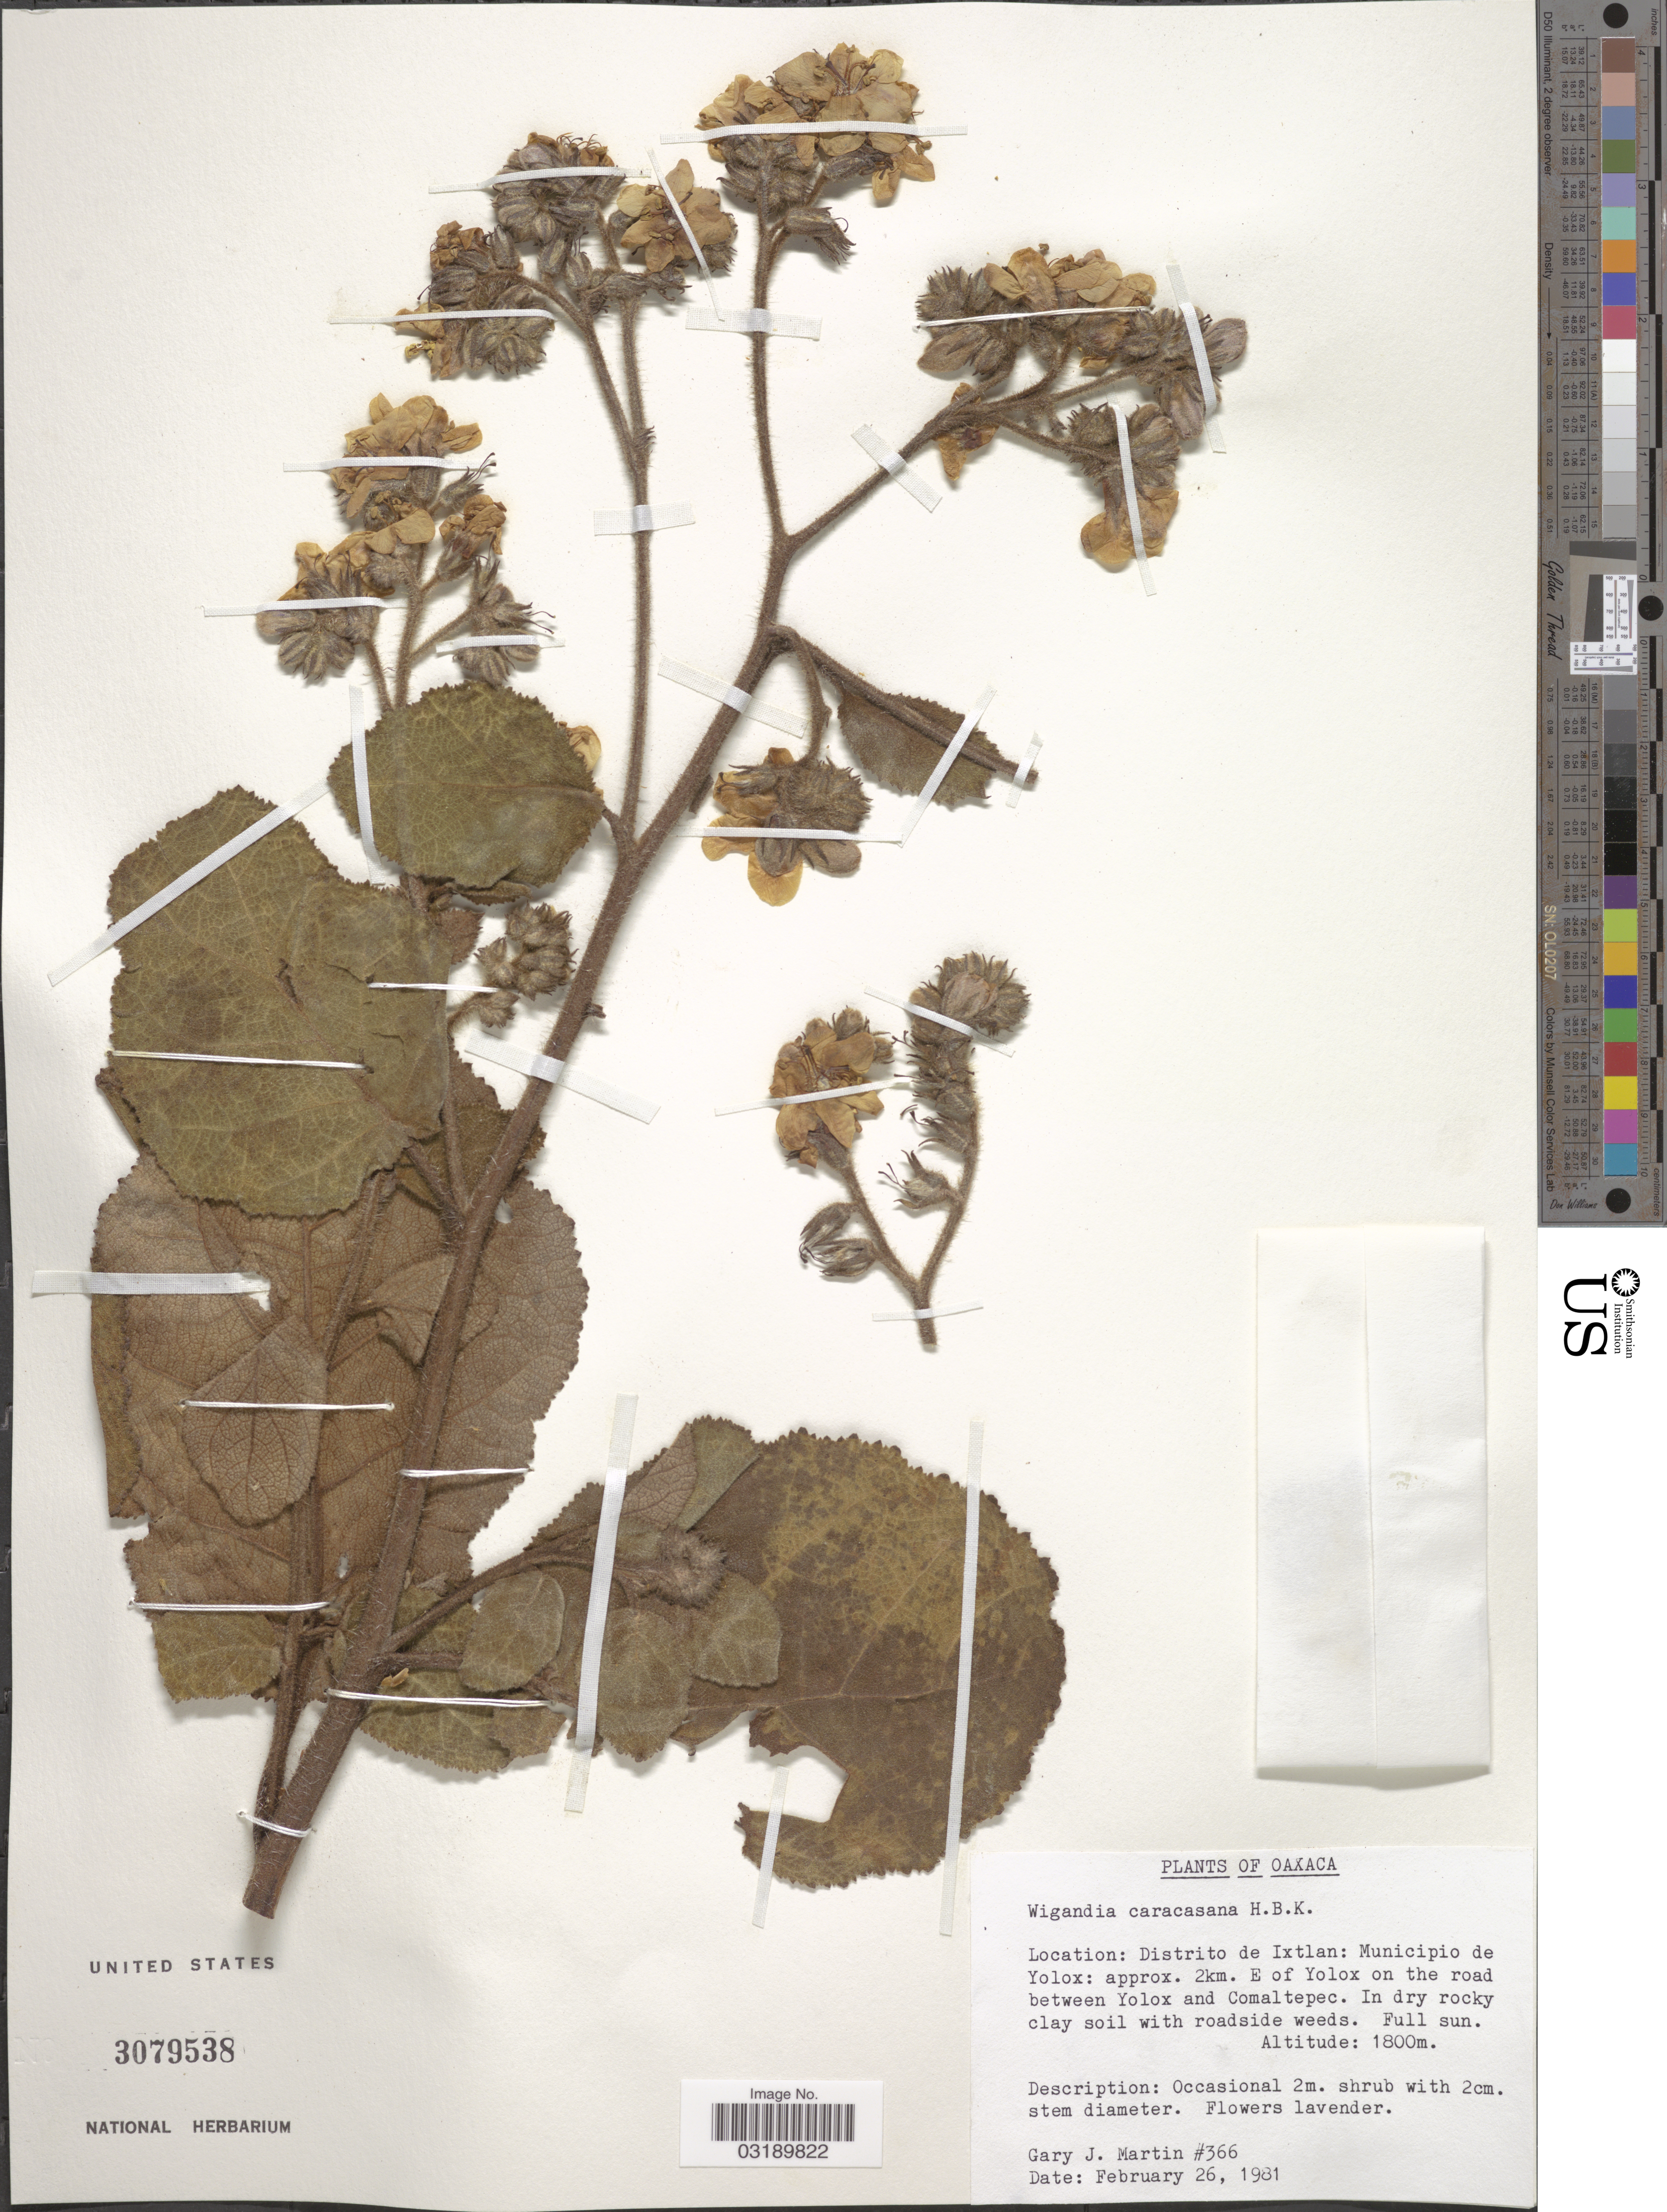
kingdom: Plantae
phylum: Tracheophyta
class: Magnoliopsida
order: Boraginales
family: Namaceae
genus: Wigandia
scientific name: Wigandia caracasana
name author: Kunth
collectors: G. J. Martin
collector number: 366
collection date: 1981-02-26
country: Mexico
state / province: Oaxaca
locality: Distrito de Ixtlan: Municipio de Yolox: approx. 2km. E of Yolox on the road between Yolox and Comaltepec.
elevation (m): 1800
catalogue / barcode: US 3079538